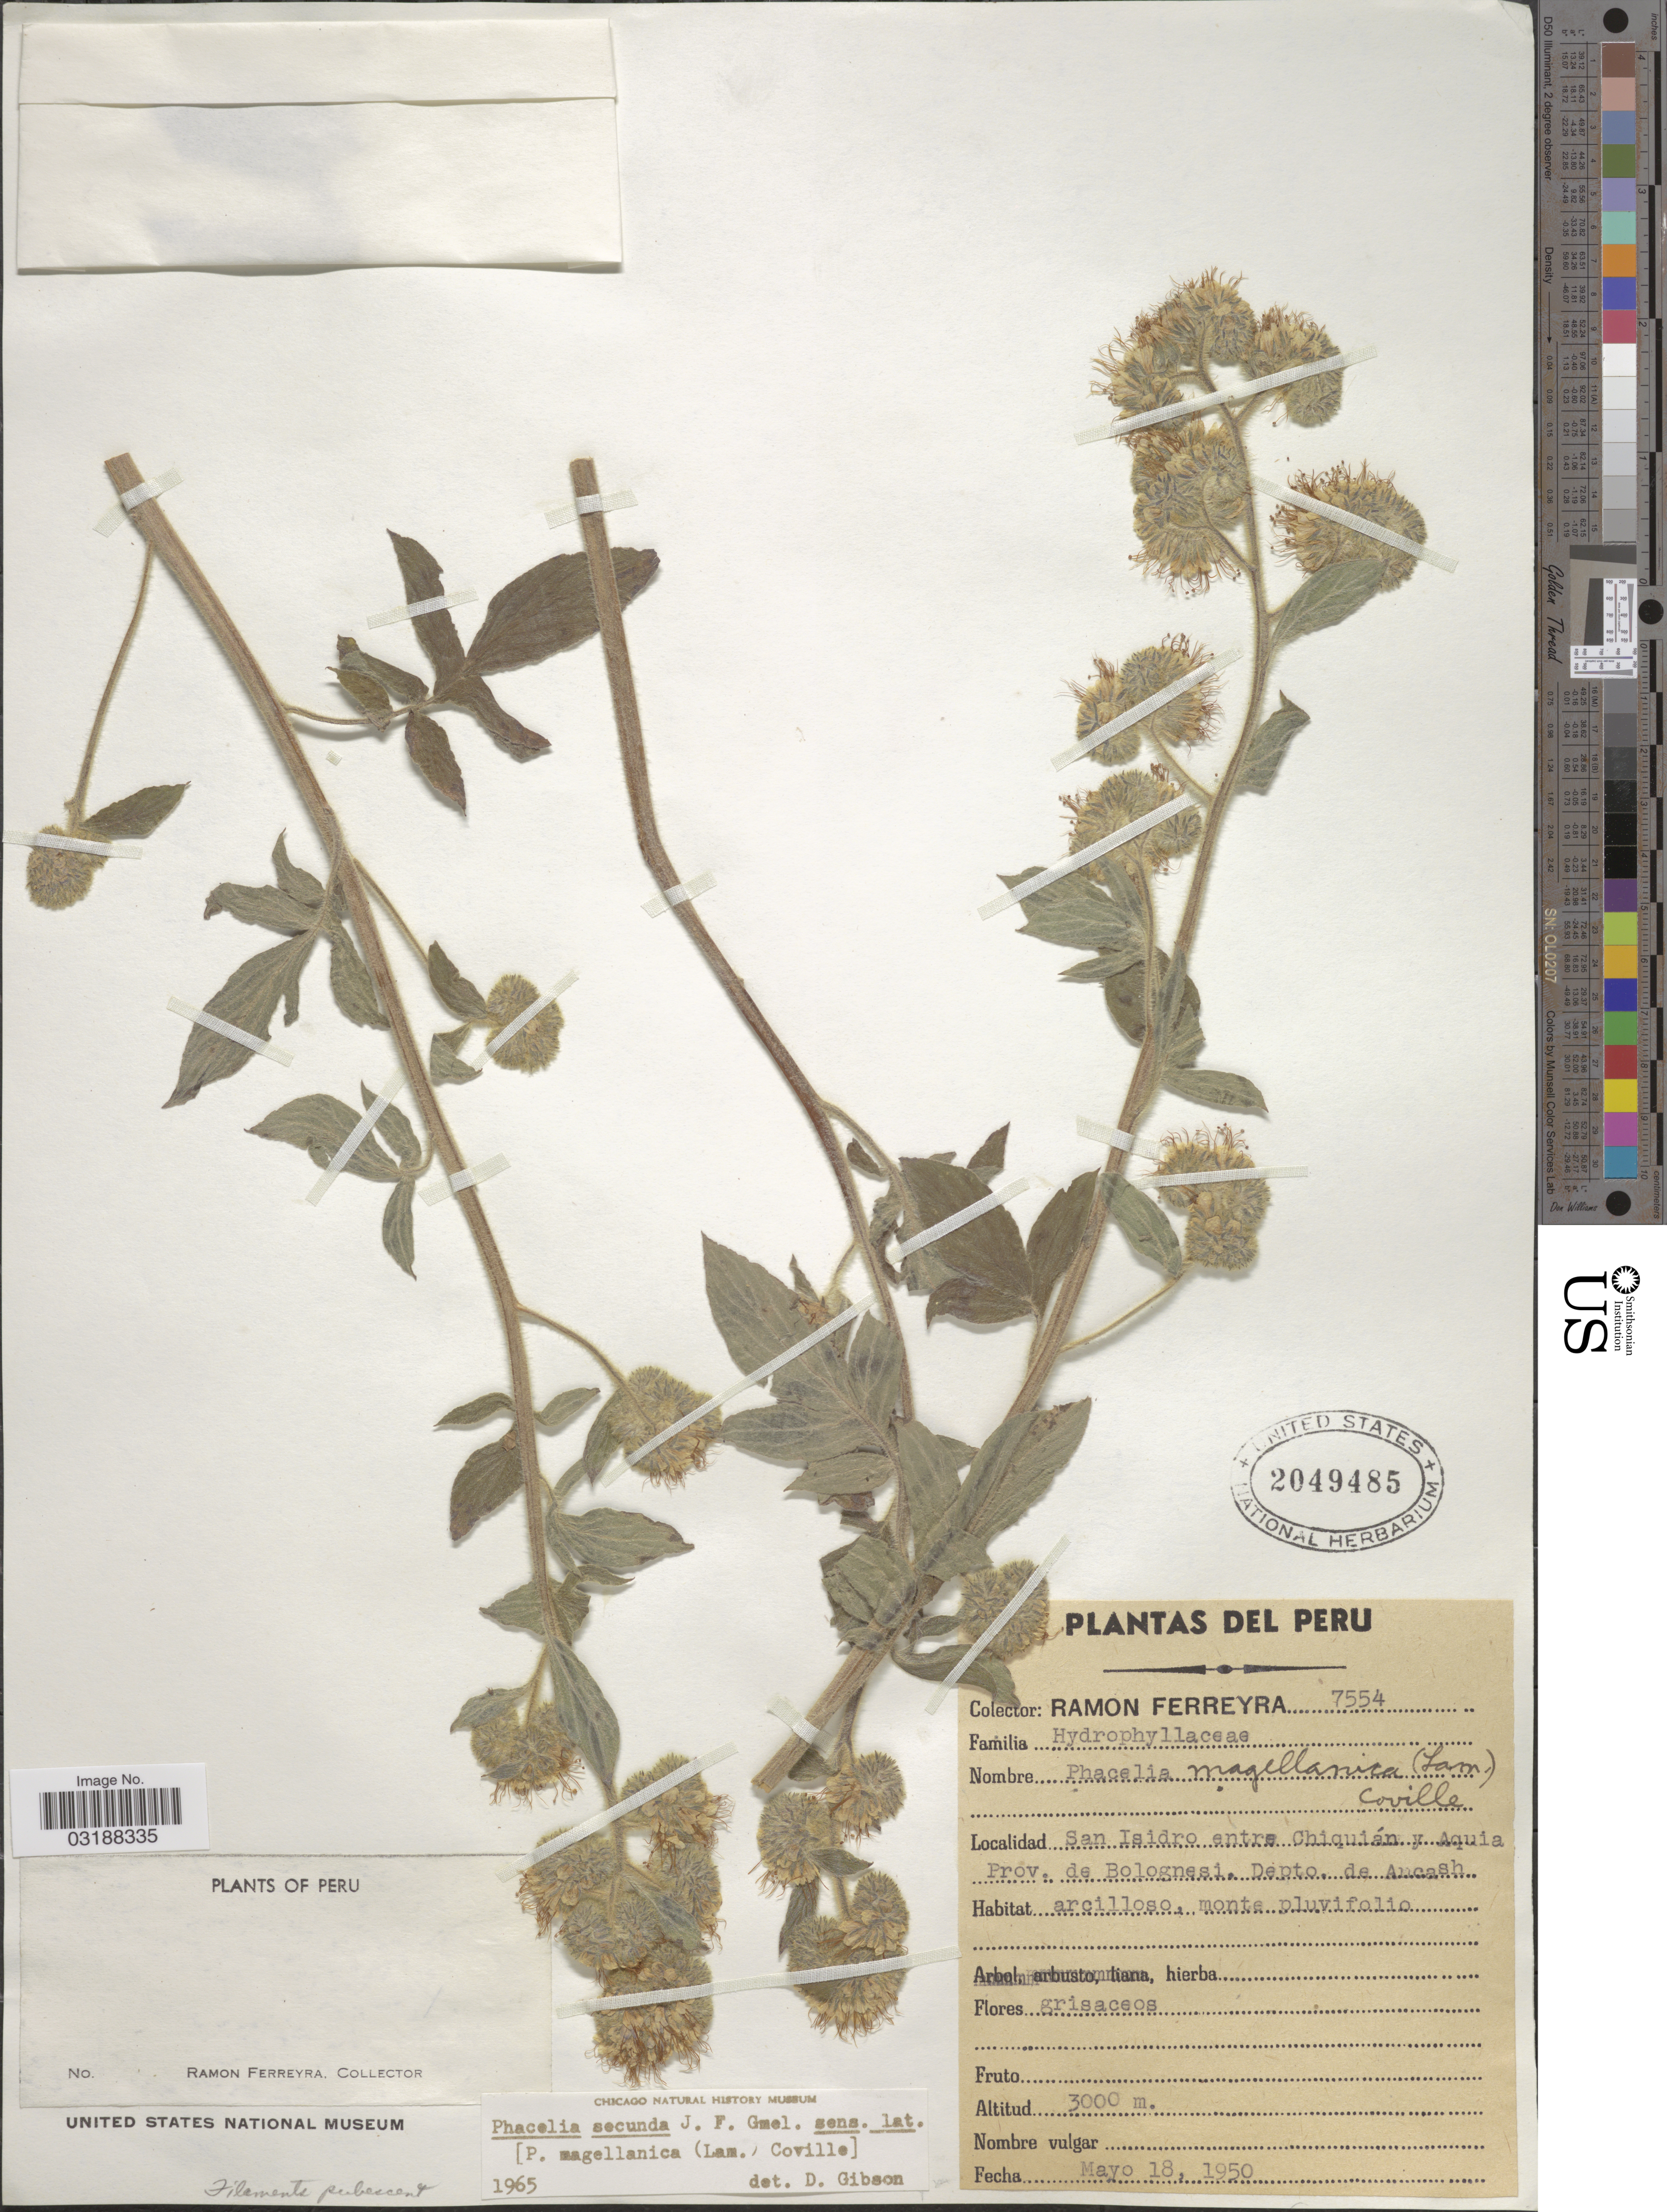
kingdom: Plantae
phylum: Tracheophyta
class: Magnoliopsida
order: Boraginales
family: Hydrophyllaceae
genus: Phacelia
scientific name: Phacelia secunda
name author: J.F. Gmel.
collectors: R. A. Ferreyra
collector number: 7554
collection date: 1950-05-18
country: Peru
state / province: Ancash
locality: San Isidro entre Chiquián y Aquia Prov. de Bolognesi. Depto. de Ancash.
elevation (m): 3000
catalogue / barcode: US 2049485